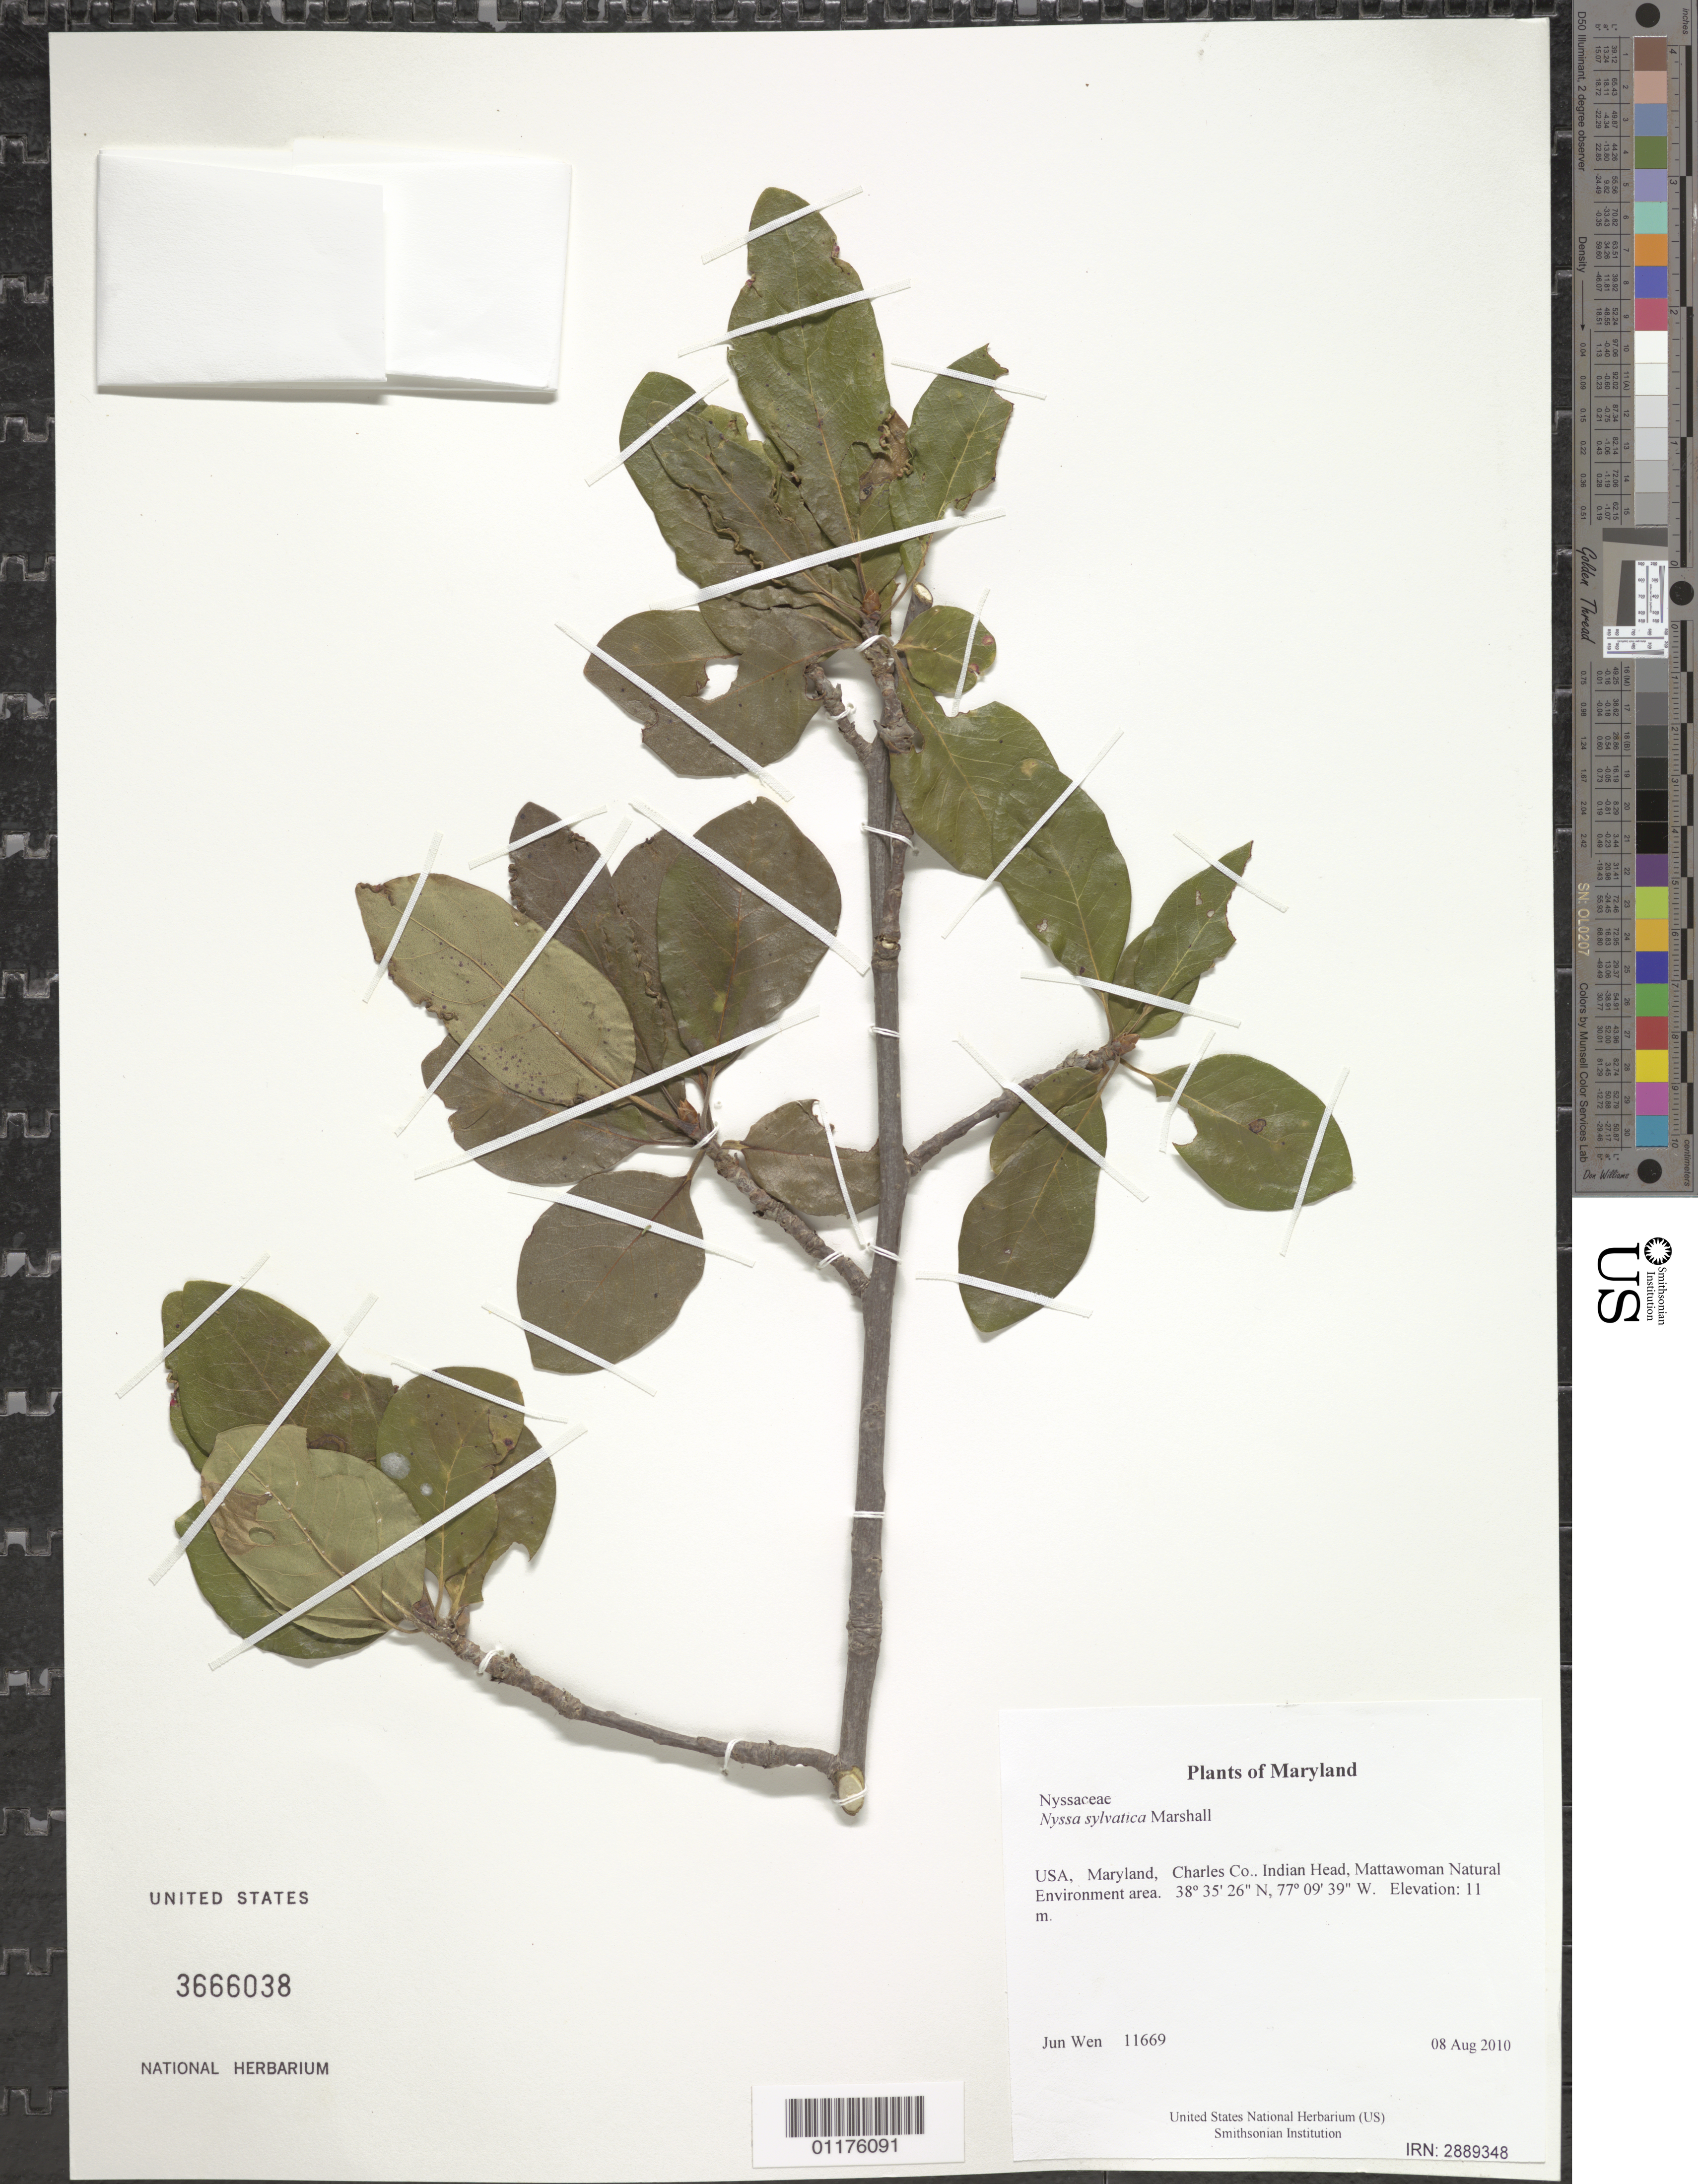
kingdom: Plantae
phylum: Tracheophyta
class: Magnoliopsida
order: Cornales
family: Nyssaceae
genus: Nyssa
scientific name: Nyssa sylvatica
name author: Marshall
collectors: J. Wen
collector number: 11669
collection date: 2010-08-08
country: United States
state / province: Maryland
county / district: Charles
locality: Indian Head, Mattawoman Natural Environment area.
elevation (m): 11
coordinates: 38 35.427 N, 77 09.647 W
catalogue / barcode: US 3666038